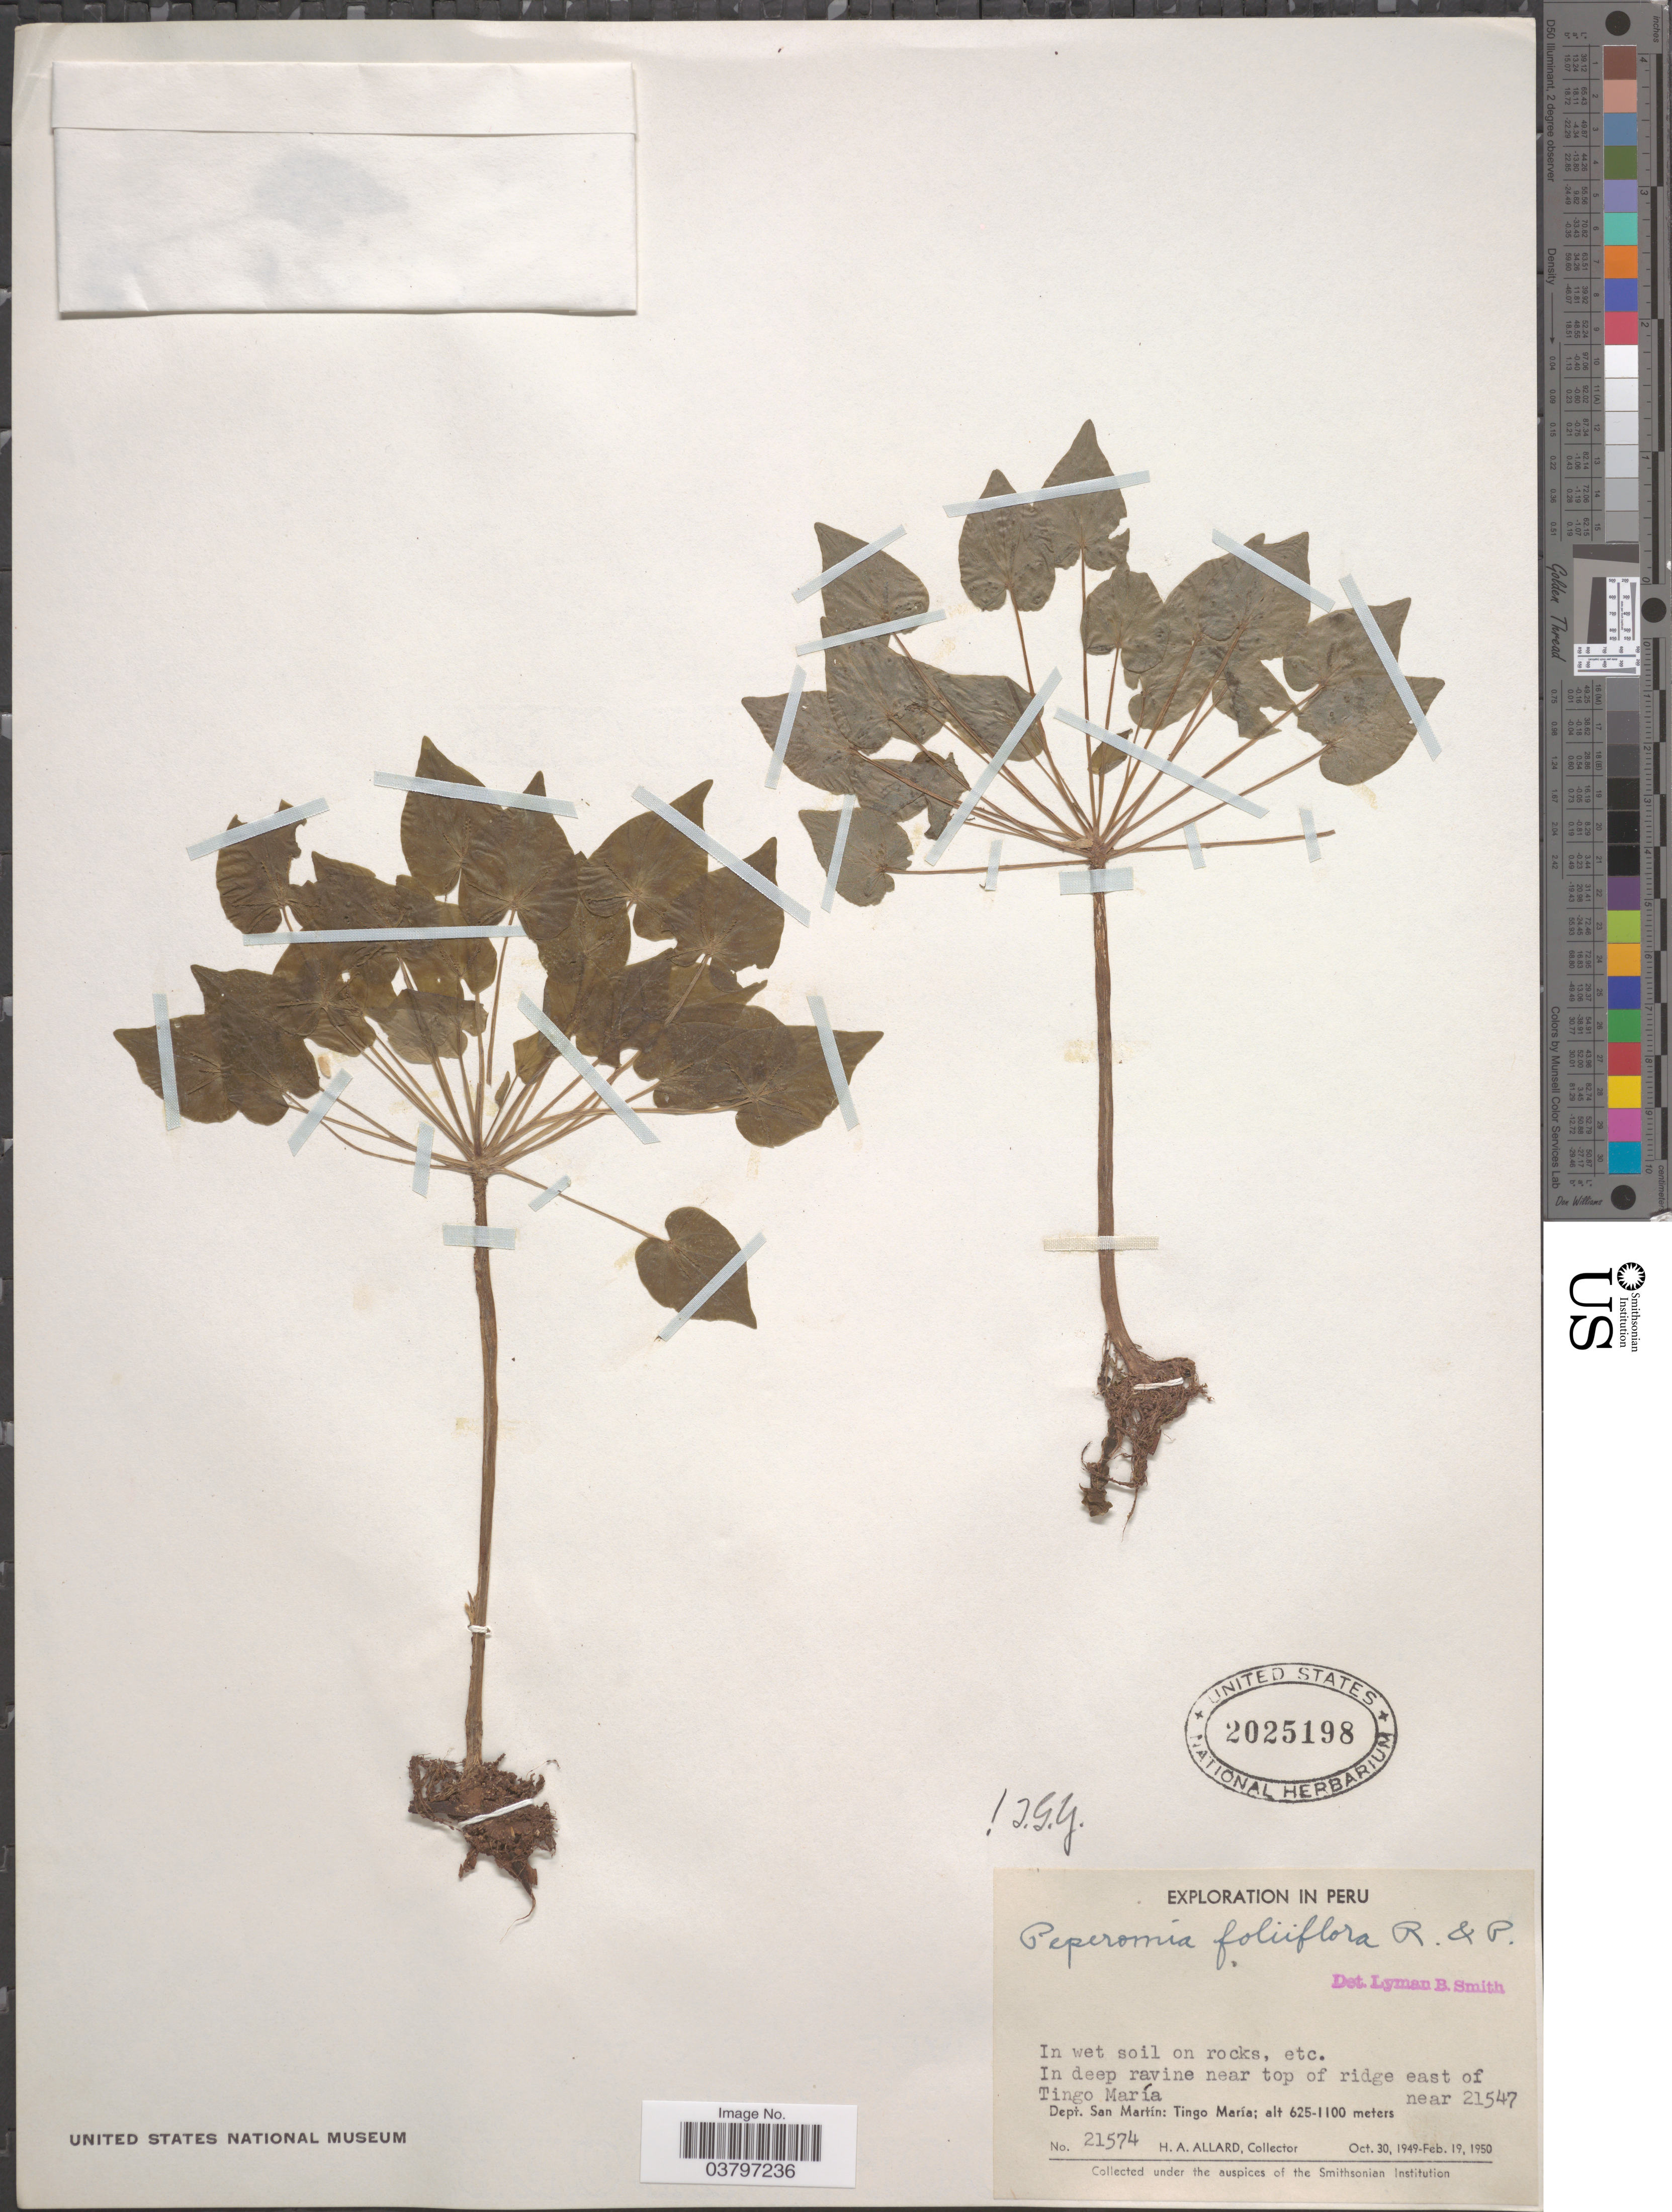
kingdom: Plantae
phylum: Tracheophyta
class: Magnoliopsida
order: Piperales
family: Piperaceae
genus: Peperomia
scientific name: Peperomia foliiflora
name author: Ruiz & Pav.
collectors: H. A. Allard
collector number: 21574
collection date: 1949-10-30/1950-02-19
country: Peru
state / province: San Martín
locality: In deep ravine near top of ridge east of Tingo María near 21547. Dept. San Martín: Tingo María.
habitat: in wet soil on rocks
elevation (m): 625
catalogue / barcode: US 2025198